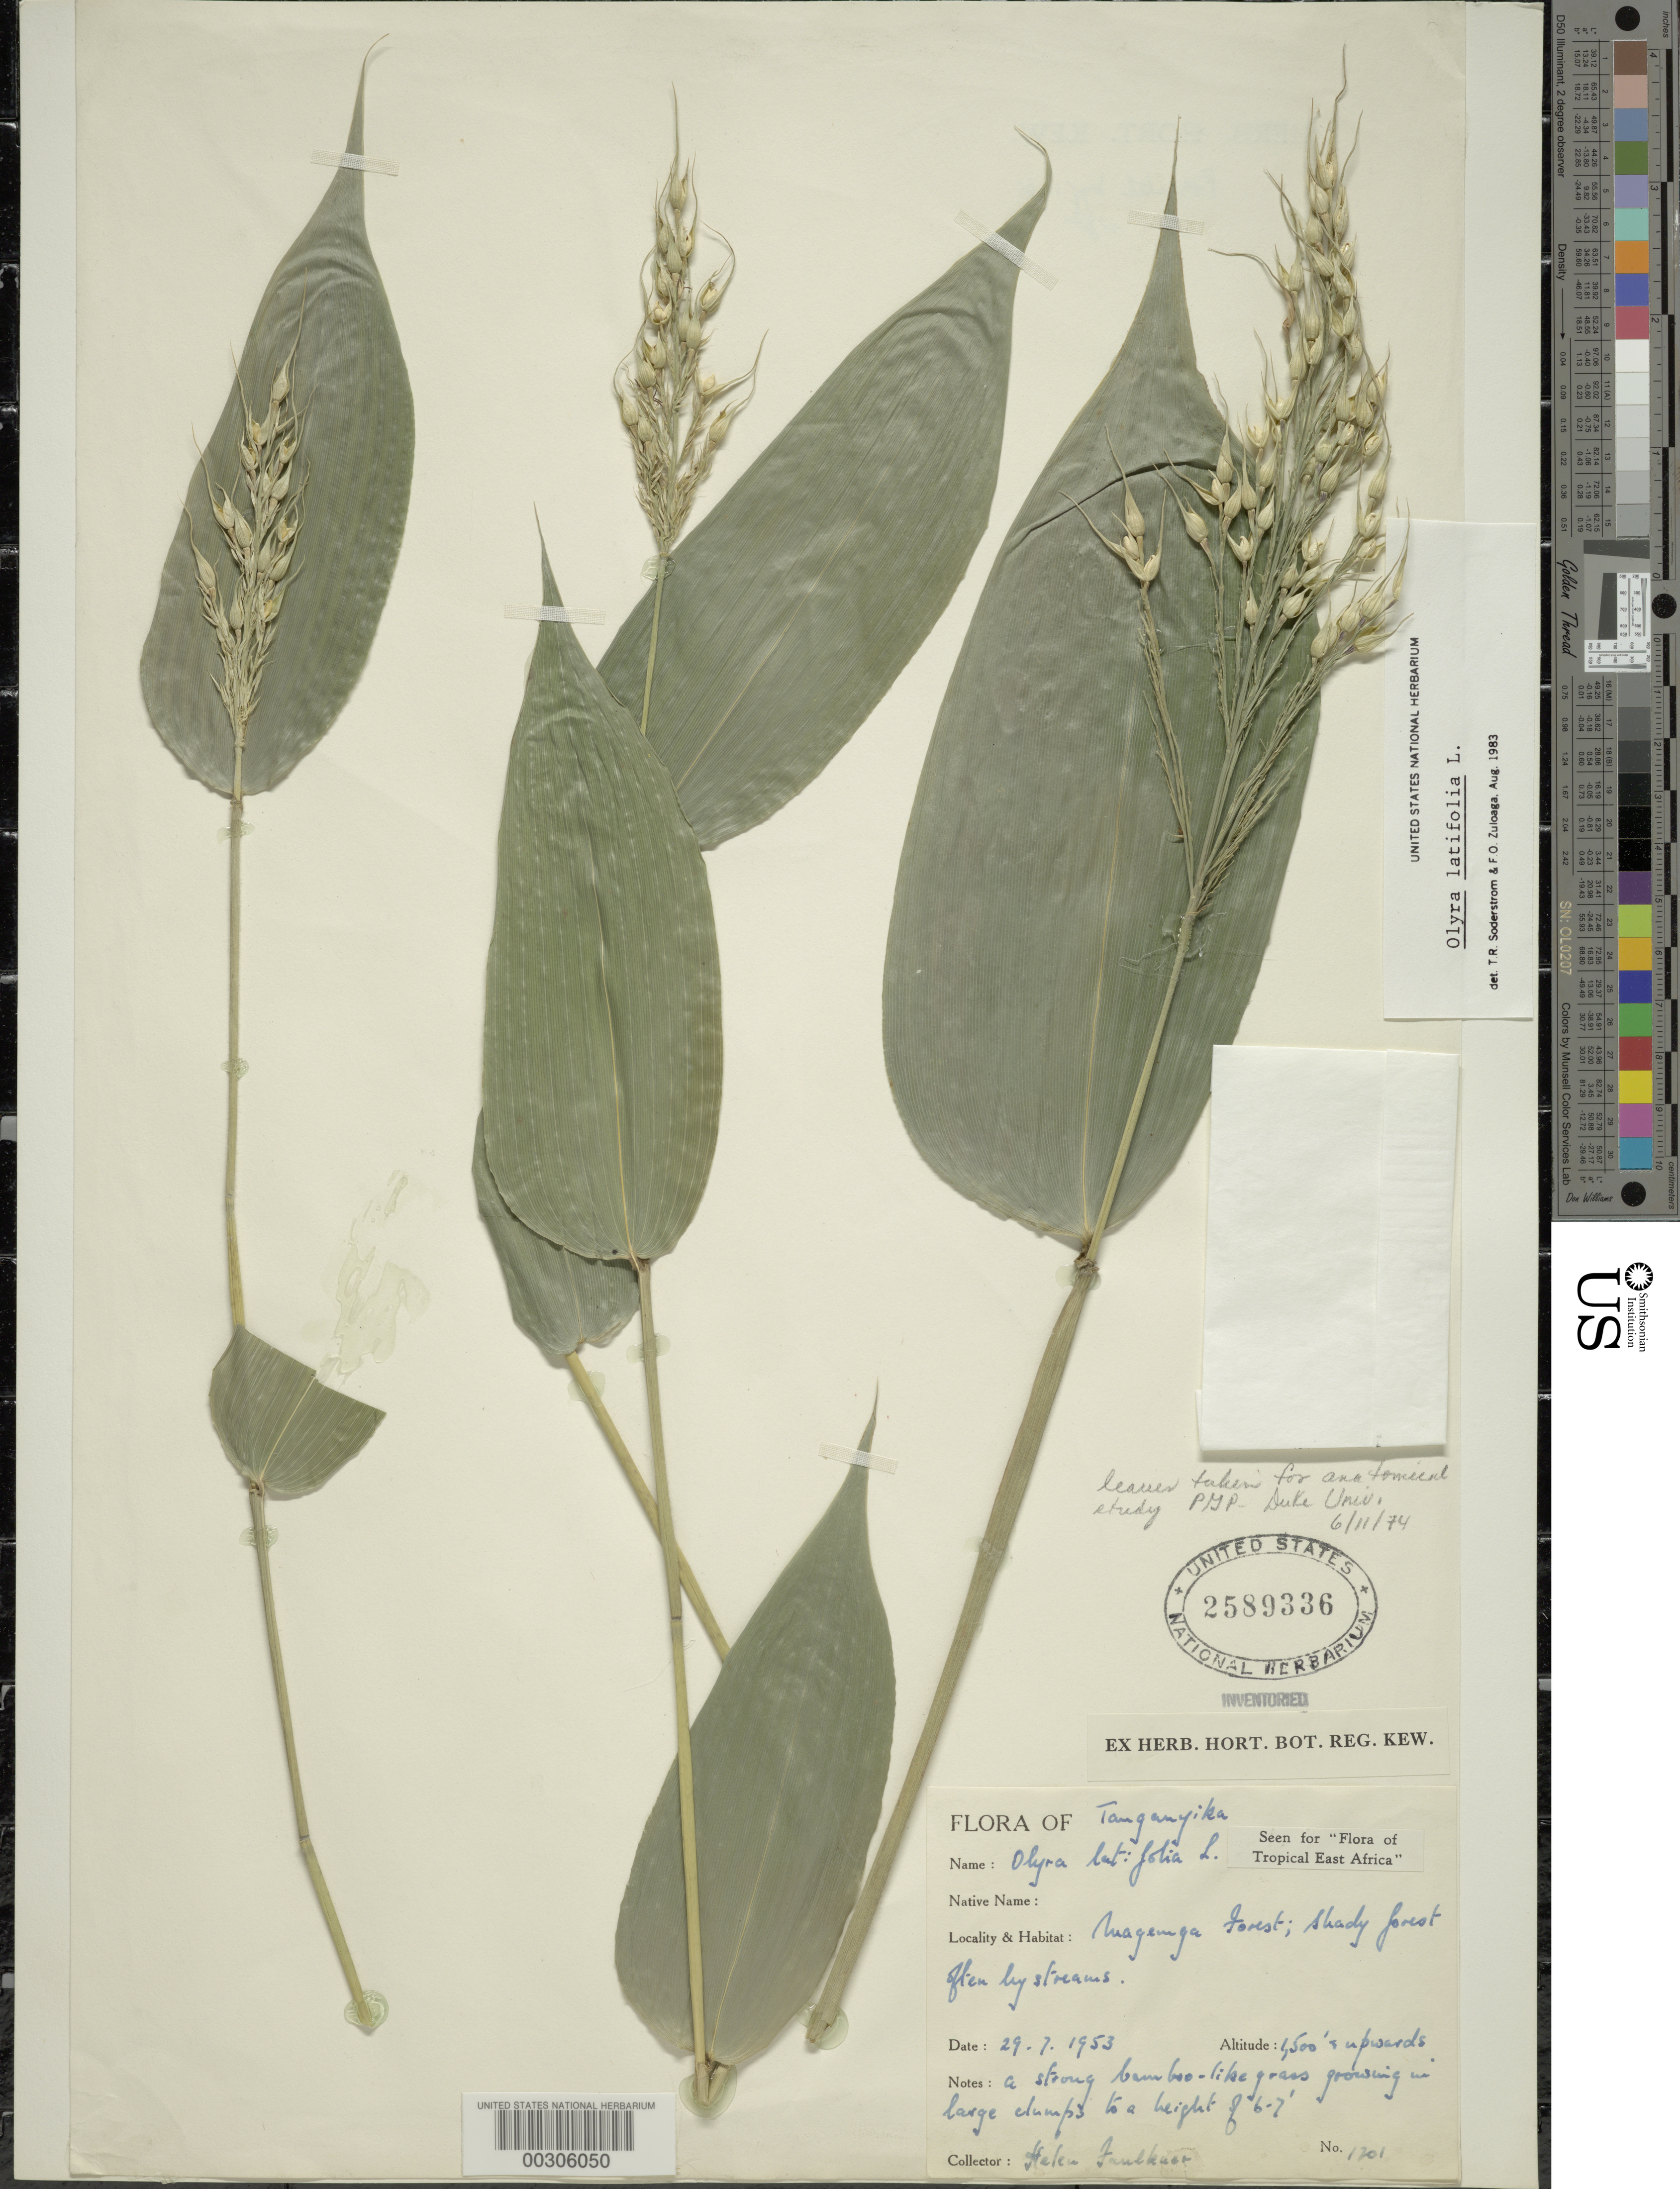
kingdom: Plantae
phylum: Tracheophyta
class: Liliopsida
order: Poales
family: Poaceae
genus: Olyra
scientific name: Olyra latifolia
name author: L.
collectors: H. Falkner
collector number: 1201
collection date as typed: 29 Jul 1953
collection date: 1953-07-29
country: Tanzania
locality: Tanganjika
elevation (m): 458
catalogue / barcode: US 2589336